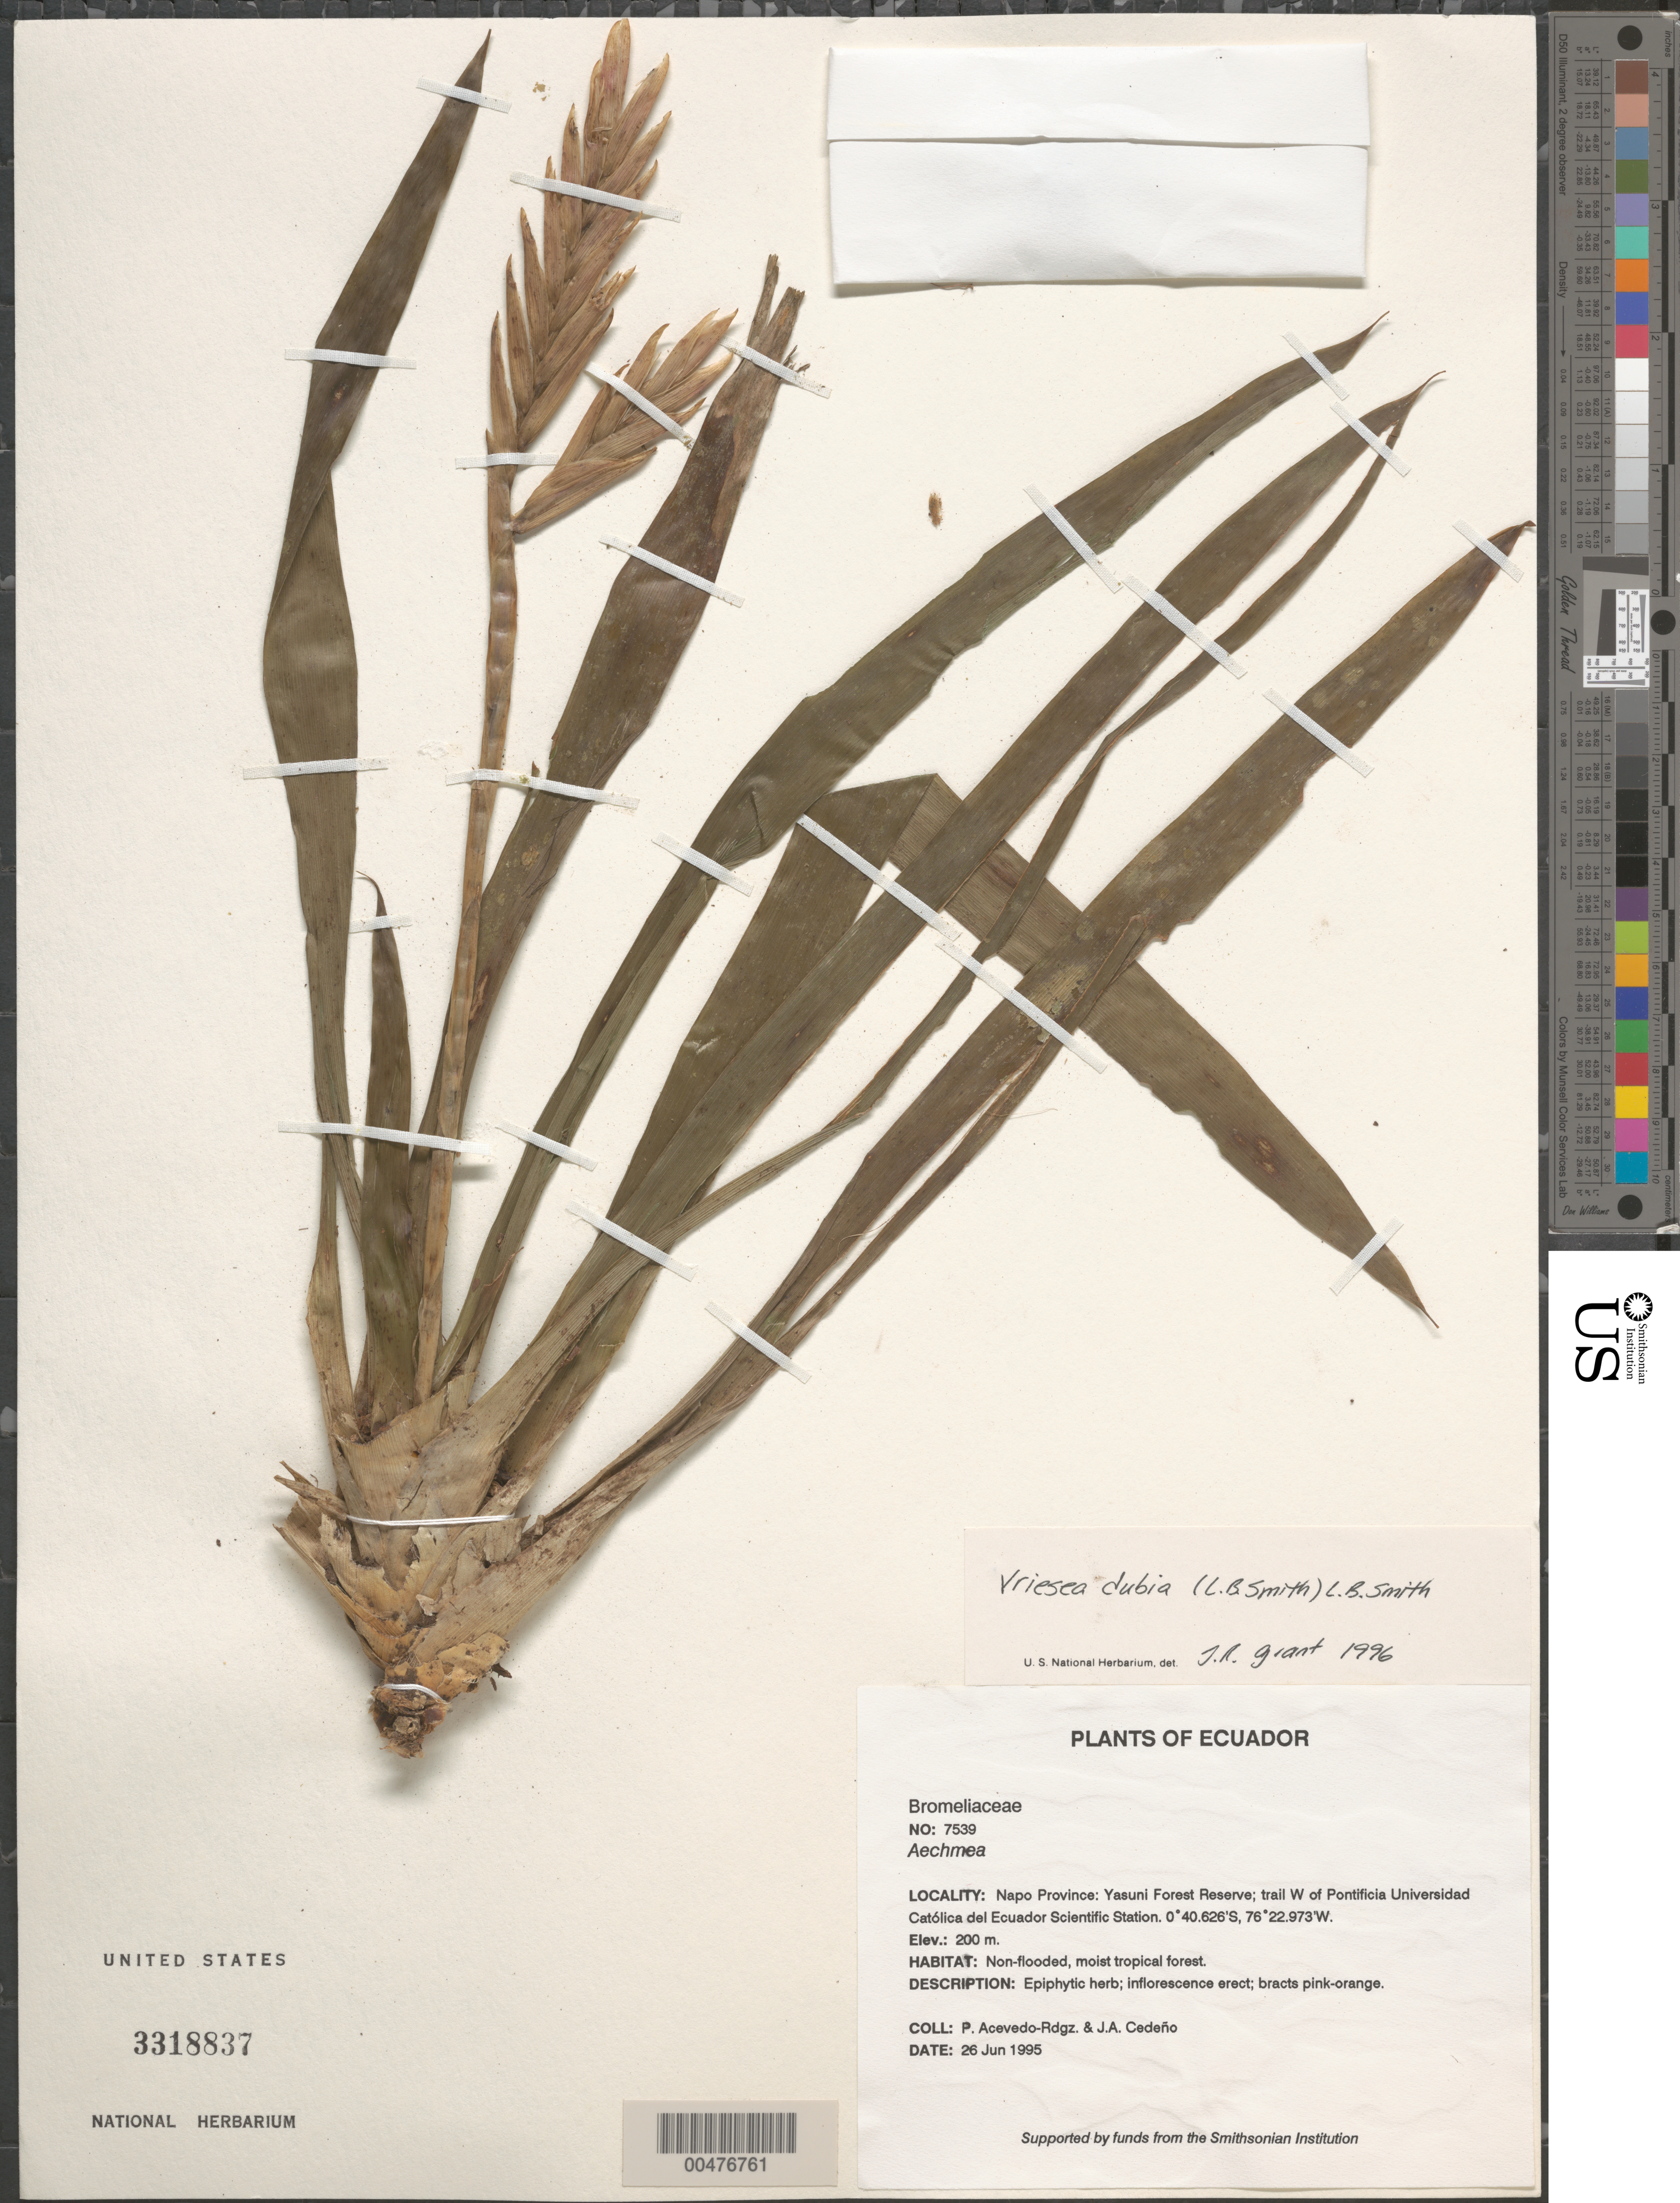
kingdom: Plantae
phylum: Tracheophyta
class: Liliopsida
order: Poales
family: Bromeliaceae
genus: Vriesea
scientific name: Vriesea dubia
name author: (L.B. Sm.) L.B. Sm.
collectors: P. Acevedo-Rodr. & J. A. Cedeño M.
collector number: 7539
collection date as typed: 26 Jun 1995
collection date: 1995-06-26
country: Ecuador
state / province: Napo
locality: Napo Province: Yasuni Forest Reserve; trail W of Pontificia Universidad Católica del Ecuador Scientific Station.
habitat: Non-flooded, moist tropical forest.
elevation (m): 200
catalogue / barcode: US 3318837